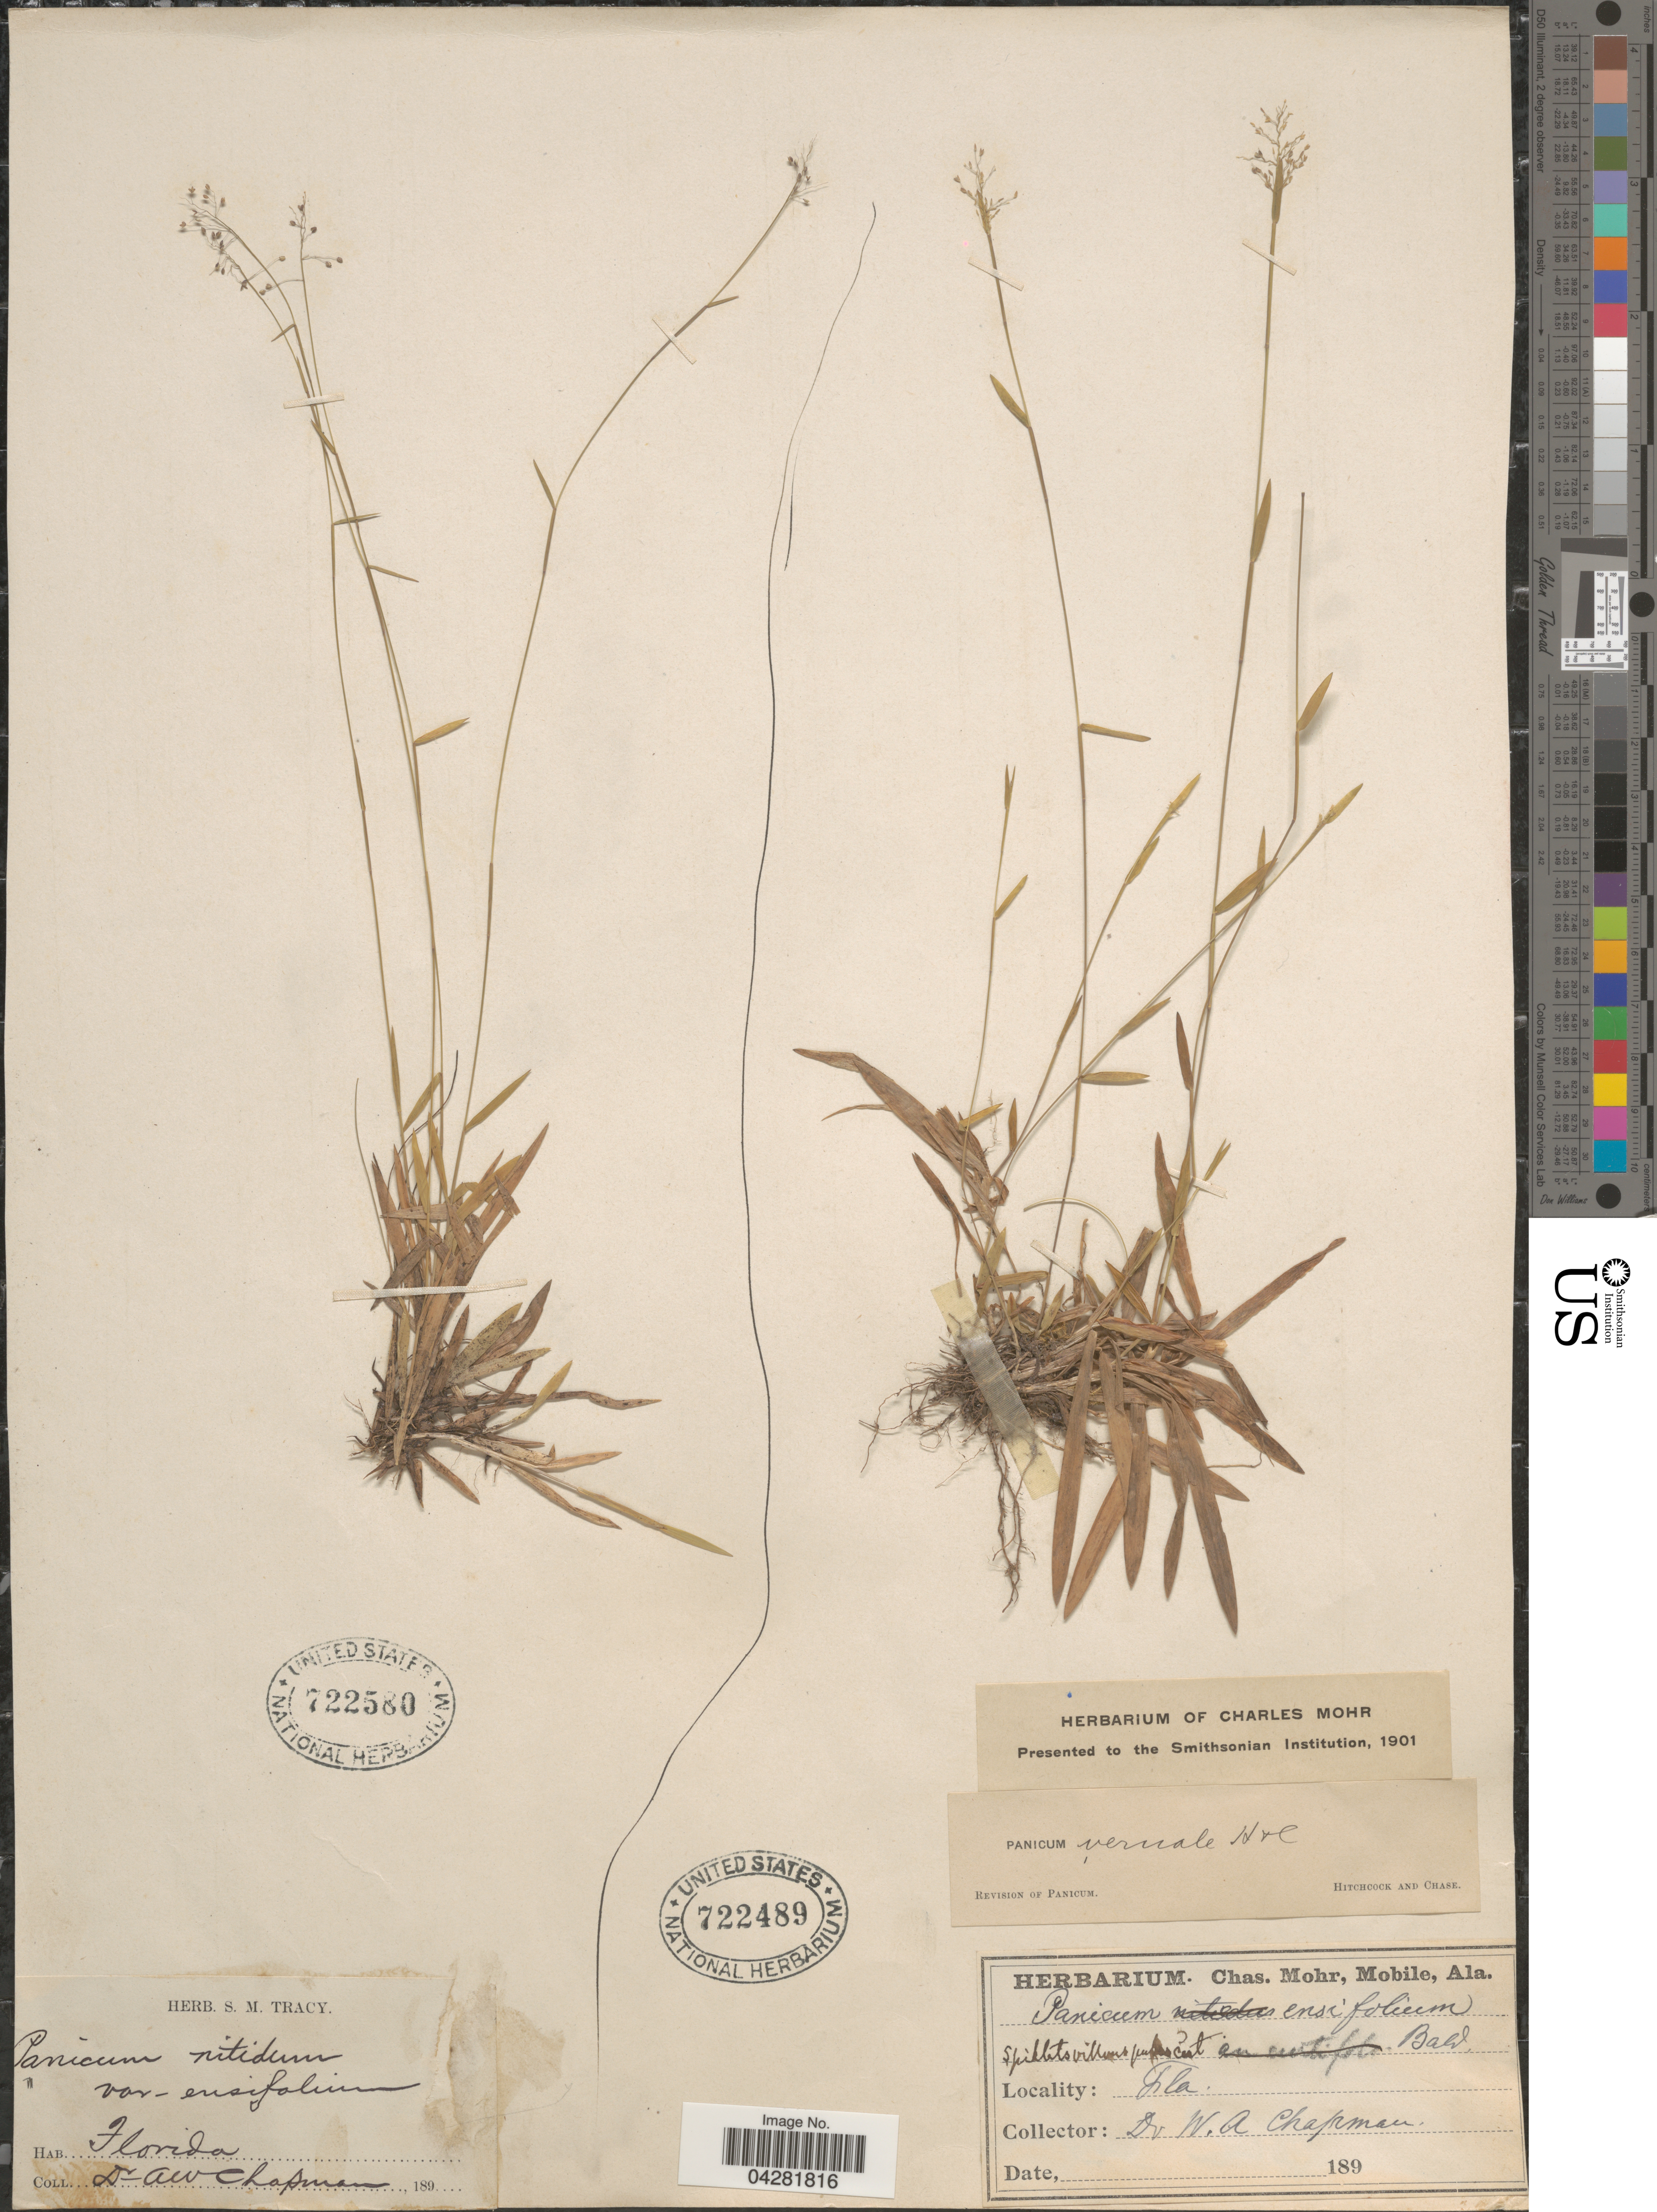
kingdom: Plantae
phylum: Tracheophyta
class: Liliopsida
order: Poales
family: Poaceae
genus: Dichanthelium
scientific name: Dichanthelium ensifolium var. ensifolium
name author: (Baldwin ex Elliot) Gould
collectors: A. W. Chapman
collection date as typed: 189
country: United States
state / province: Florida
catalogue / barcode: US 722489-2